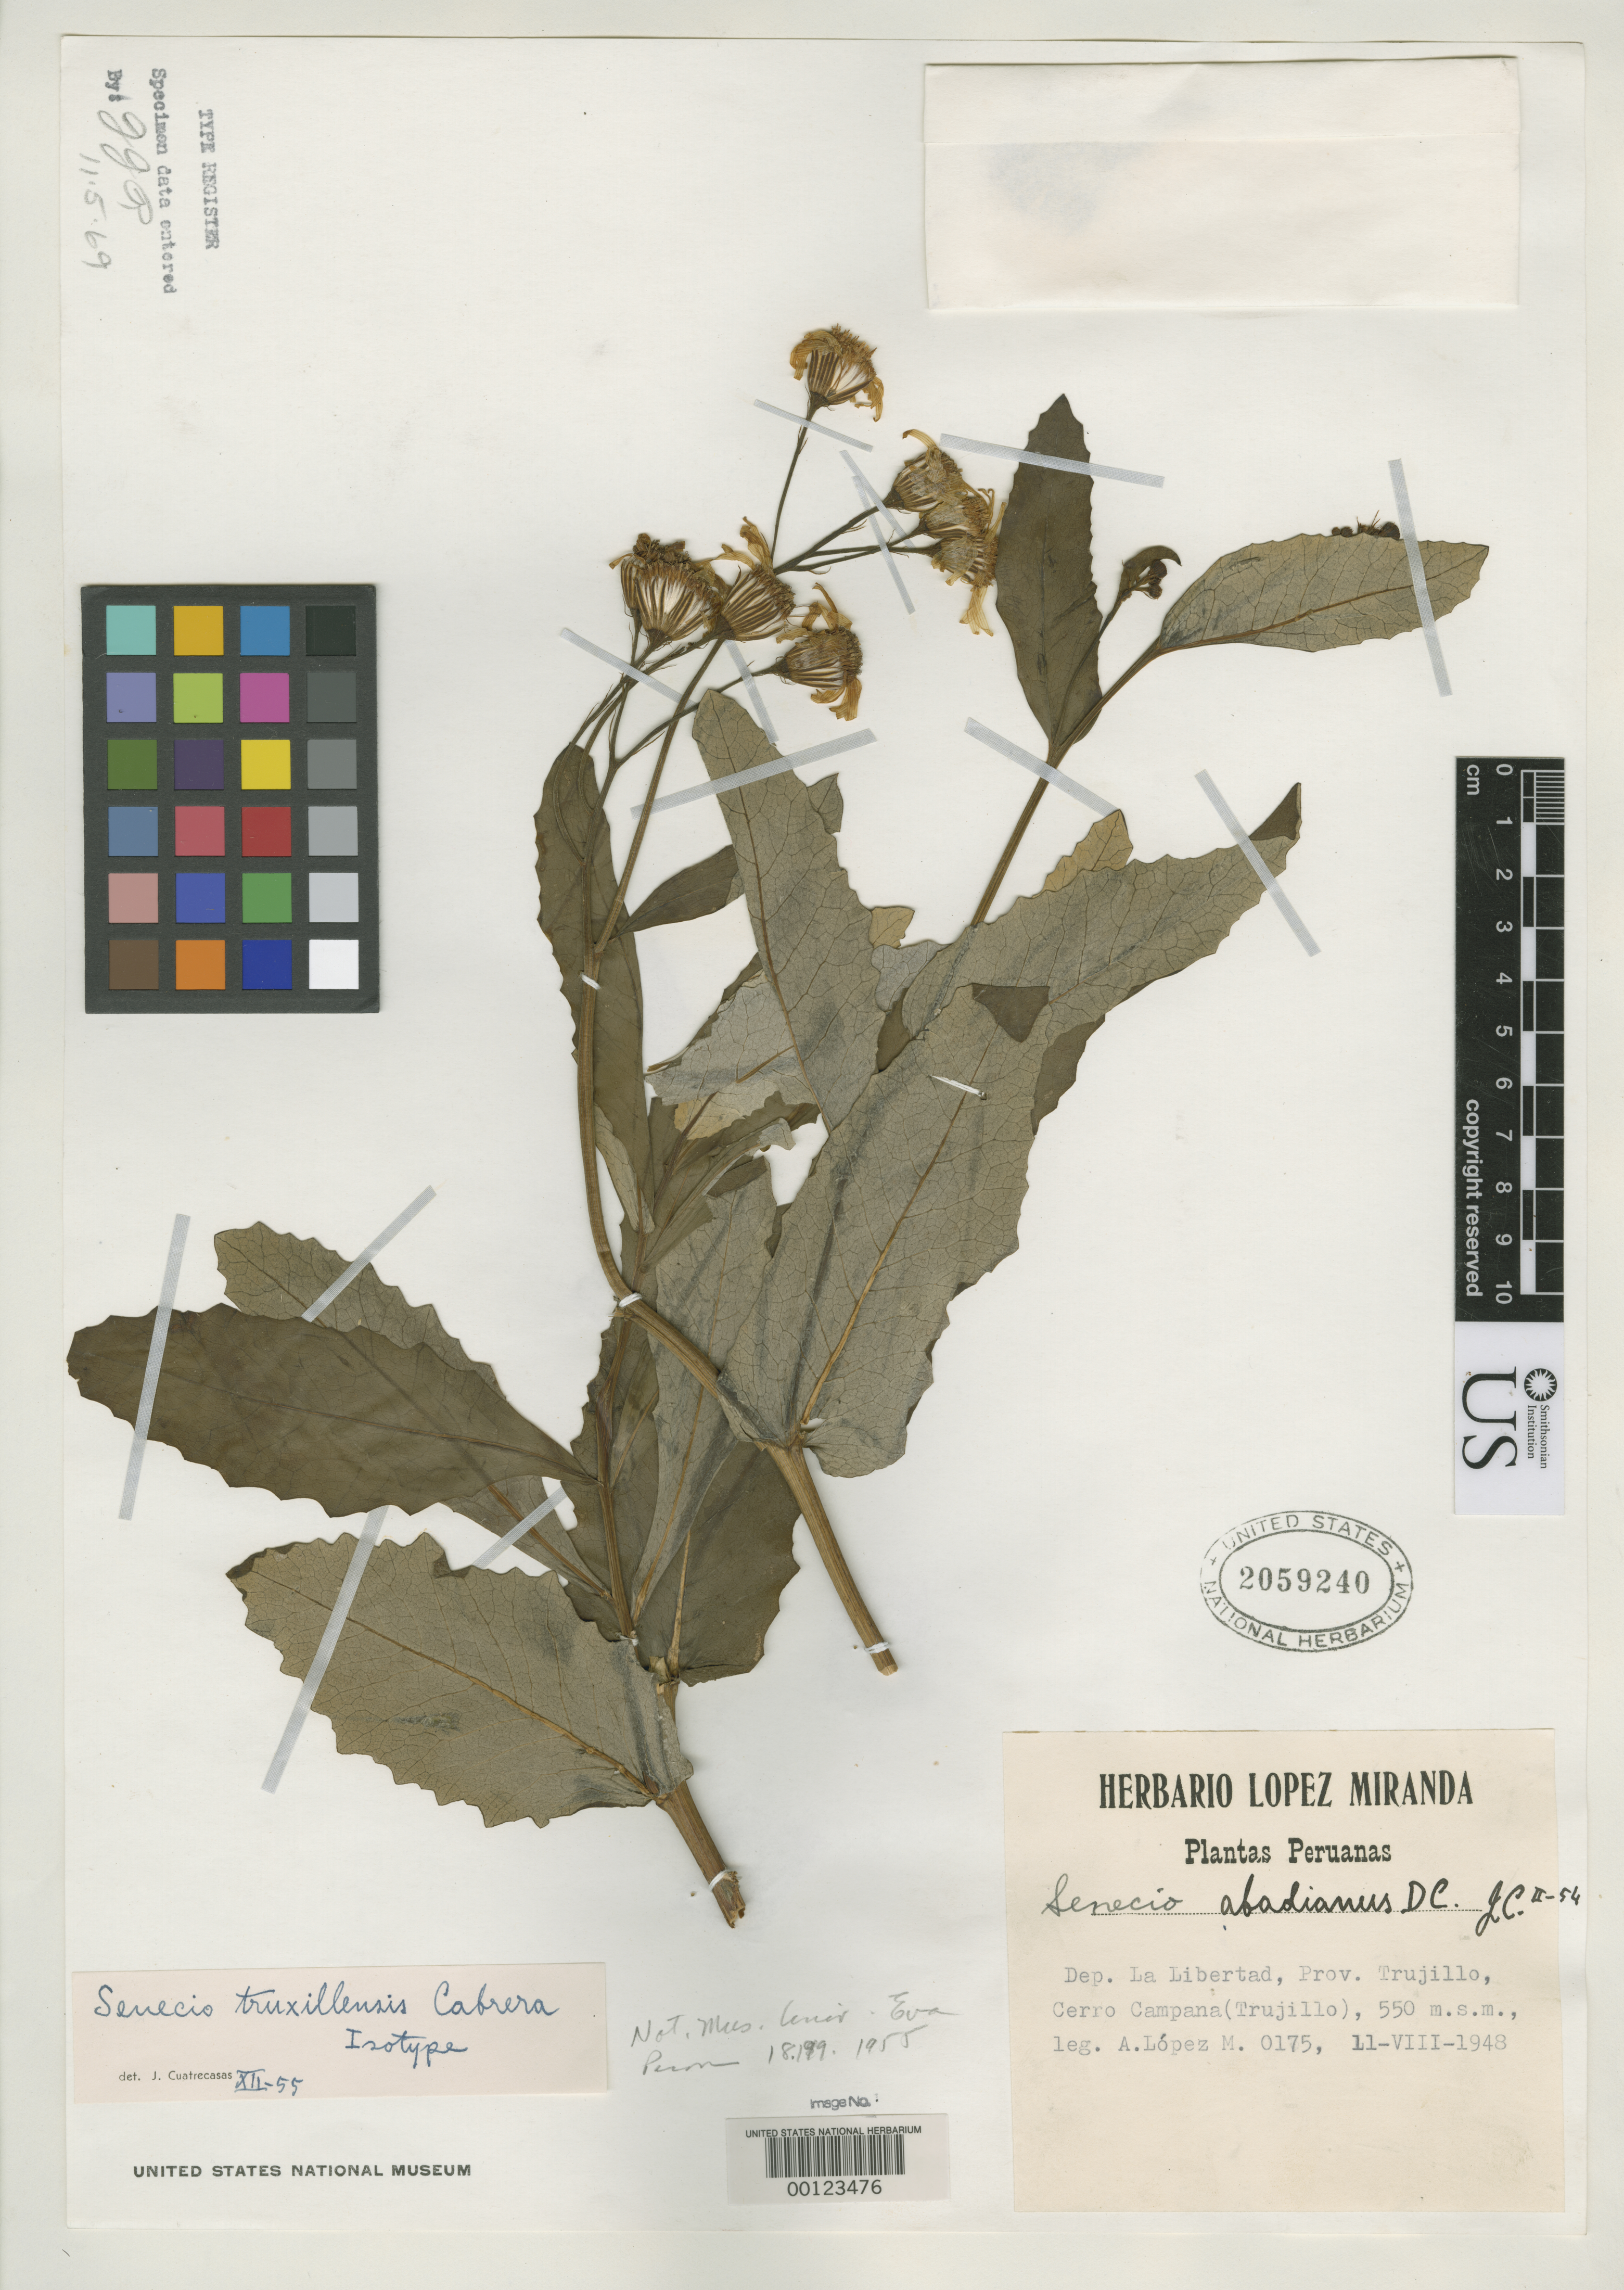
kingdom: Plantae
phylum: Tracheophyta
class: Magnoliopsida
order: Asterales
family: Asteraceae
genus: Senecio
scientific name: Senecio truxillensis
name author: Cabrera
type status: Isotype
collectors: A. López M.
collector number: O175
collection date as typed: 11 Aug 1948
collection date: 1948-08-11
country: Peru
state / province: La Libertad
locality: Trujillo, Cerro Campana.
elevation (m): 550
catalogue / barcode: US 2059240